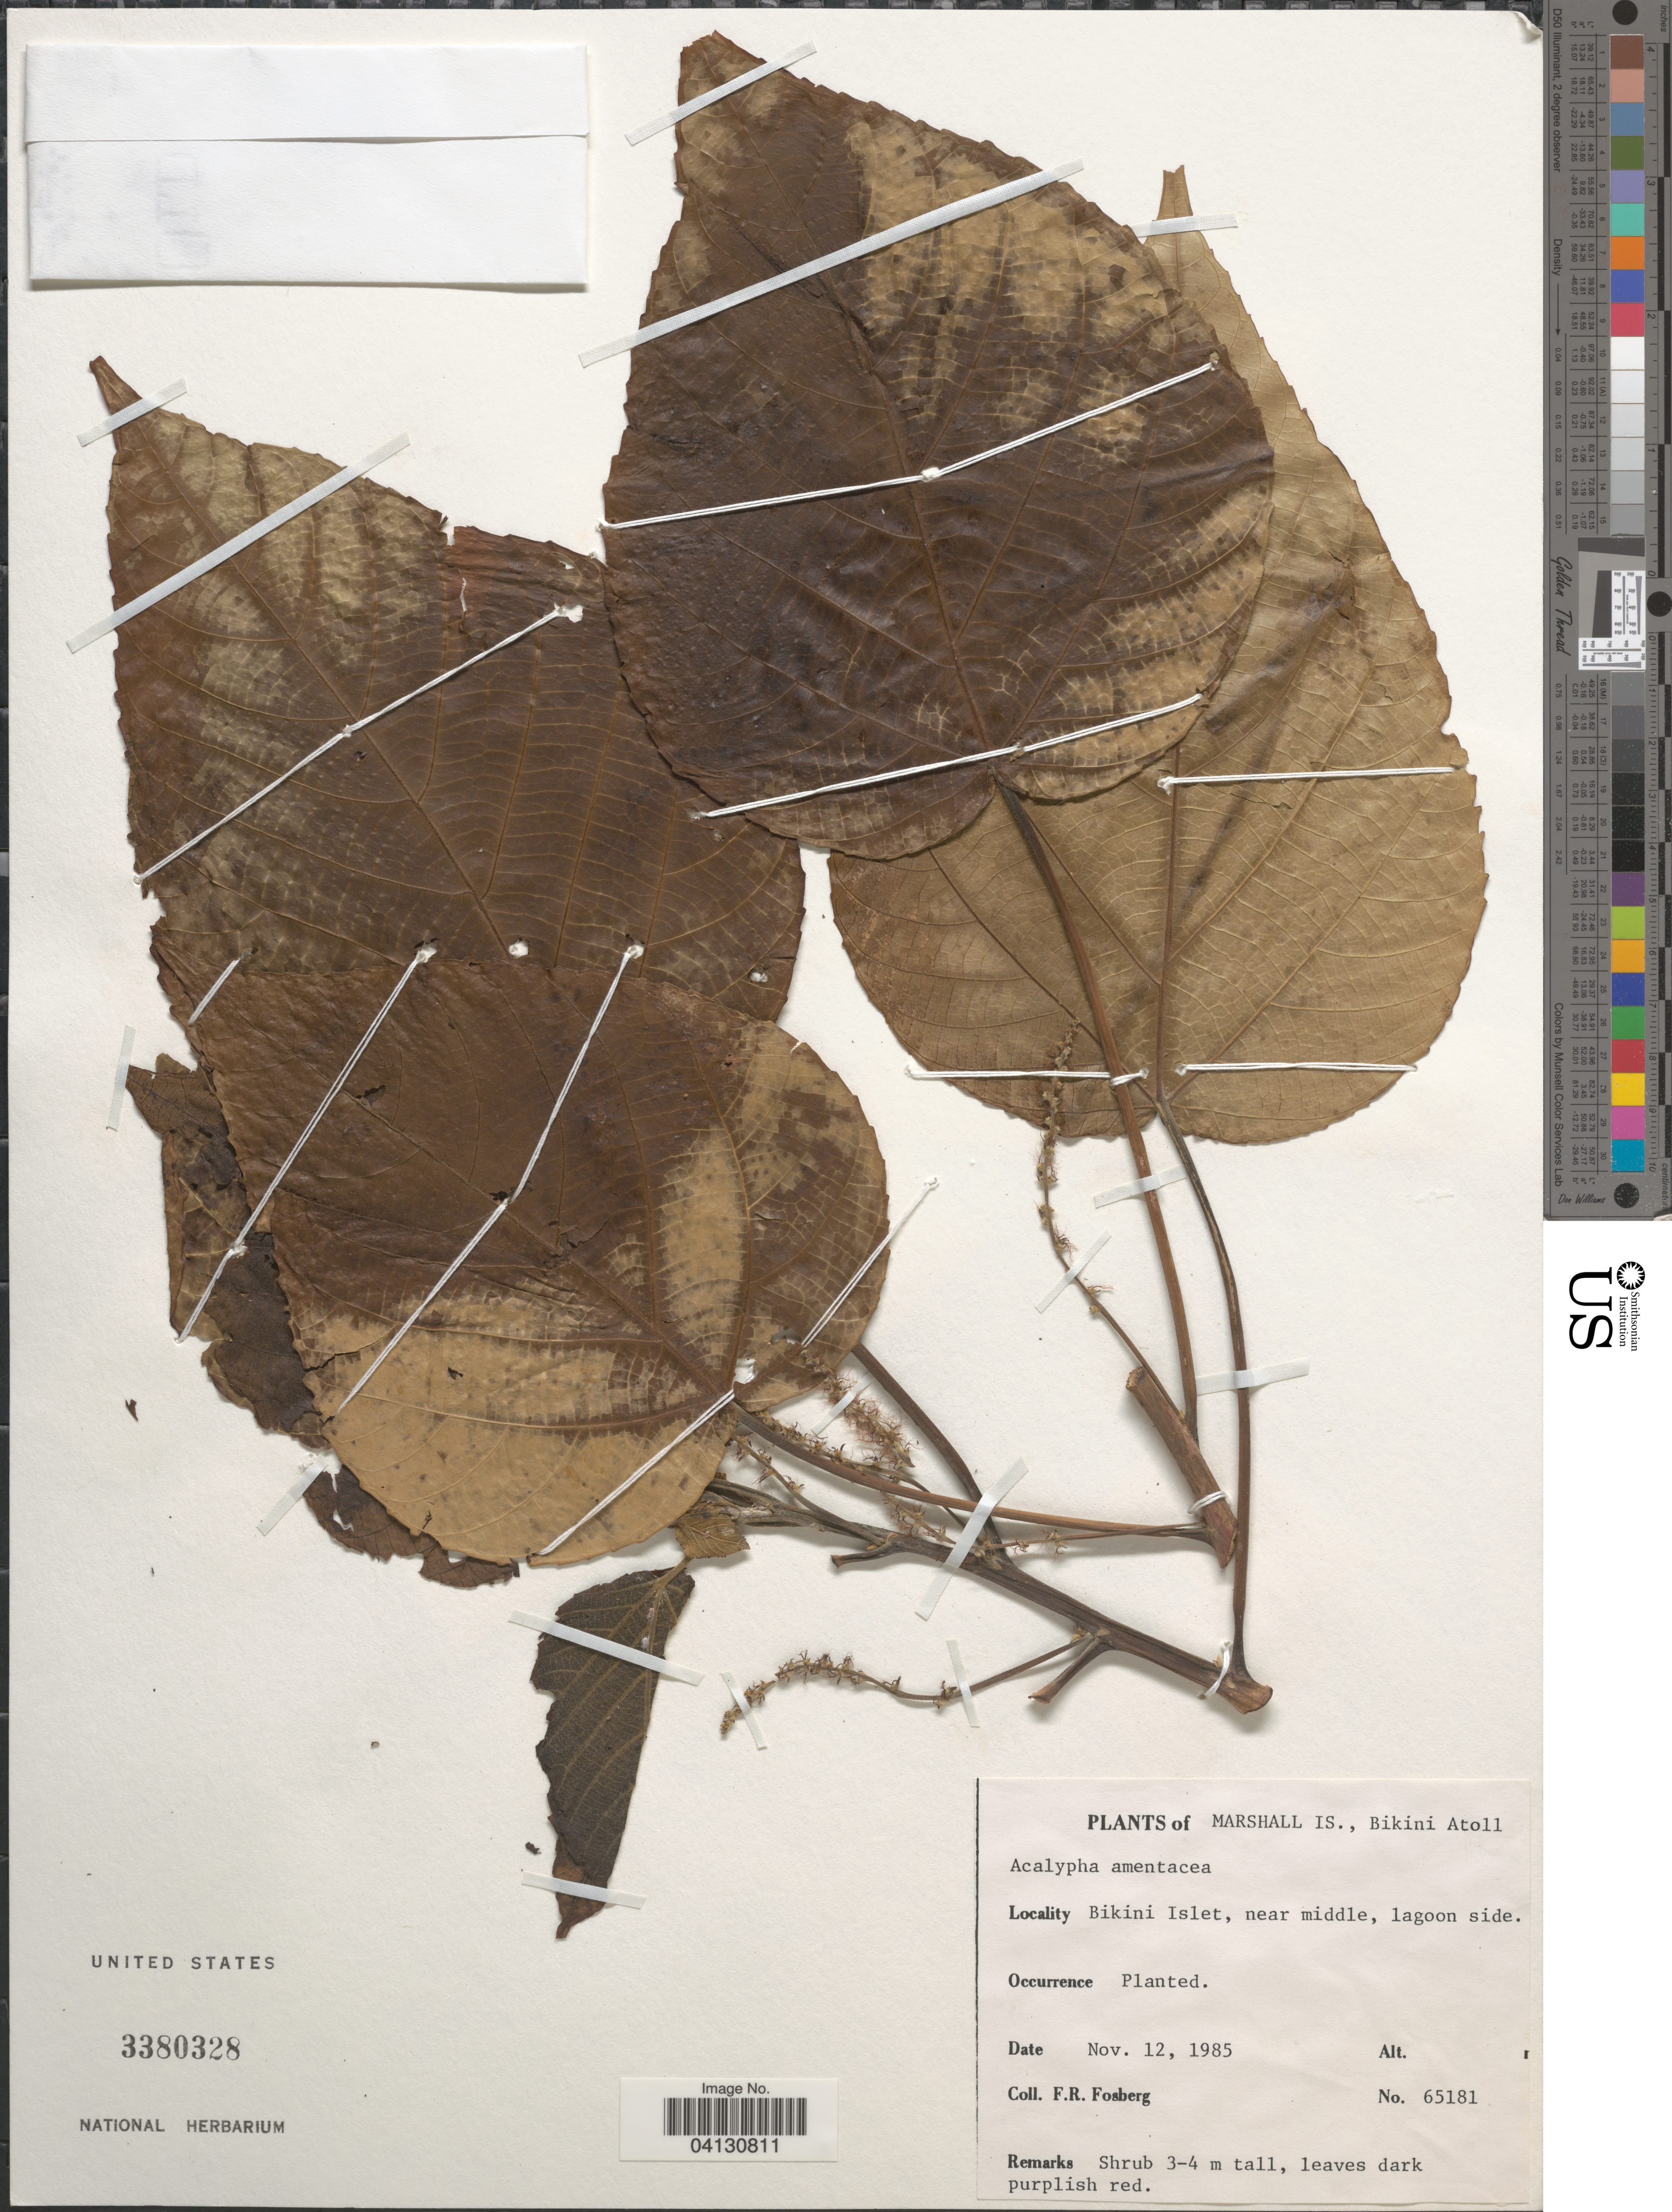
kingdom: Plantae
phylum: Tracheophyta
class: Magnoliopsida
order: Malpighiales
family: Euphorbiaceae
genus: Acalypha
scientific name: Acalypha amentacea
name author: Roxb.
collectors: F. R. Fosberg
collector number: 65181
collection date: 1985-11-12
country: Marshall Islands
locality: Marshall Is., Bikini Atoll. Bikini Islet, near middle, lagoon side. Planted [unsure placement].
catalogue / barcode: US 3380328